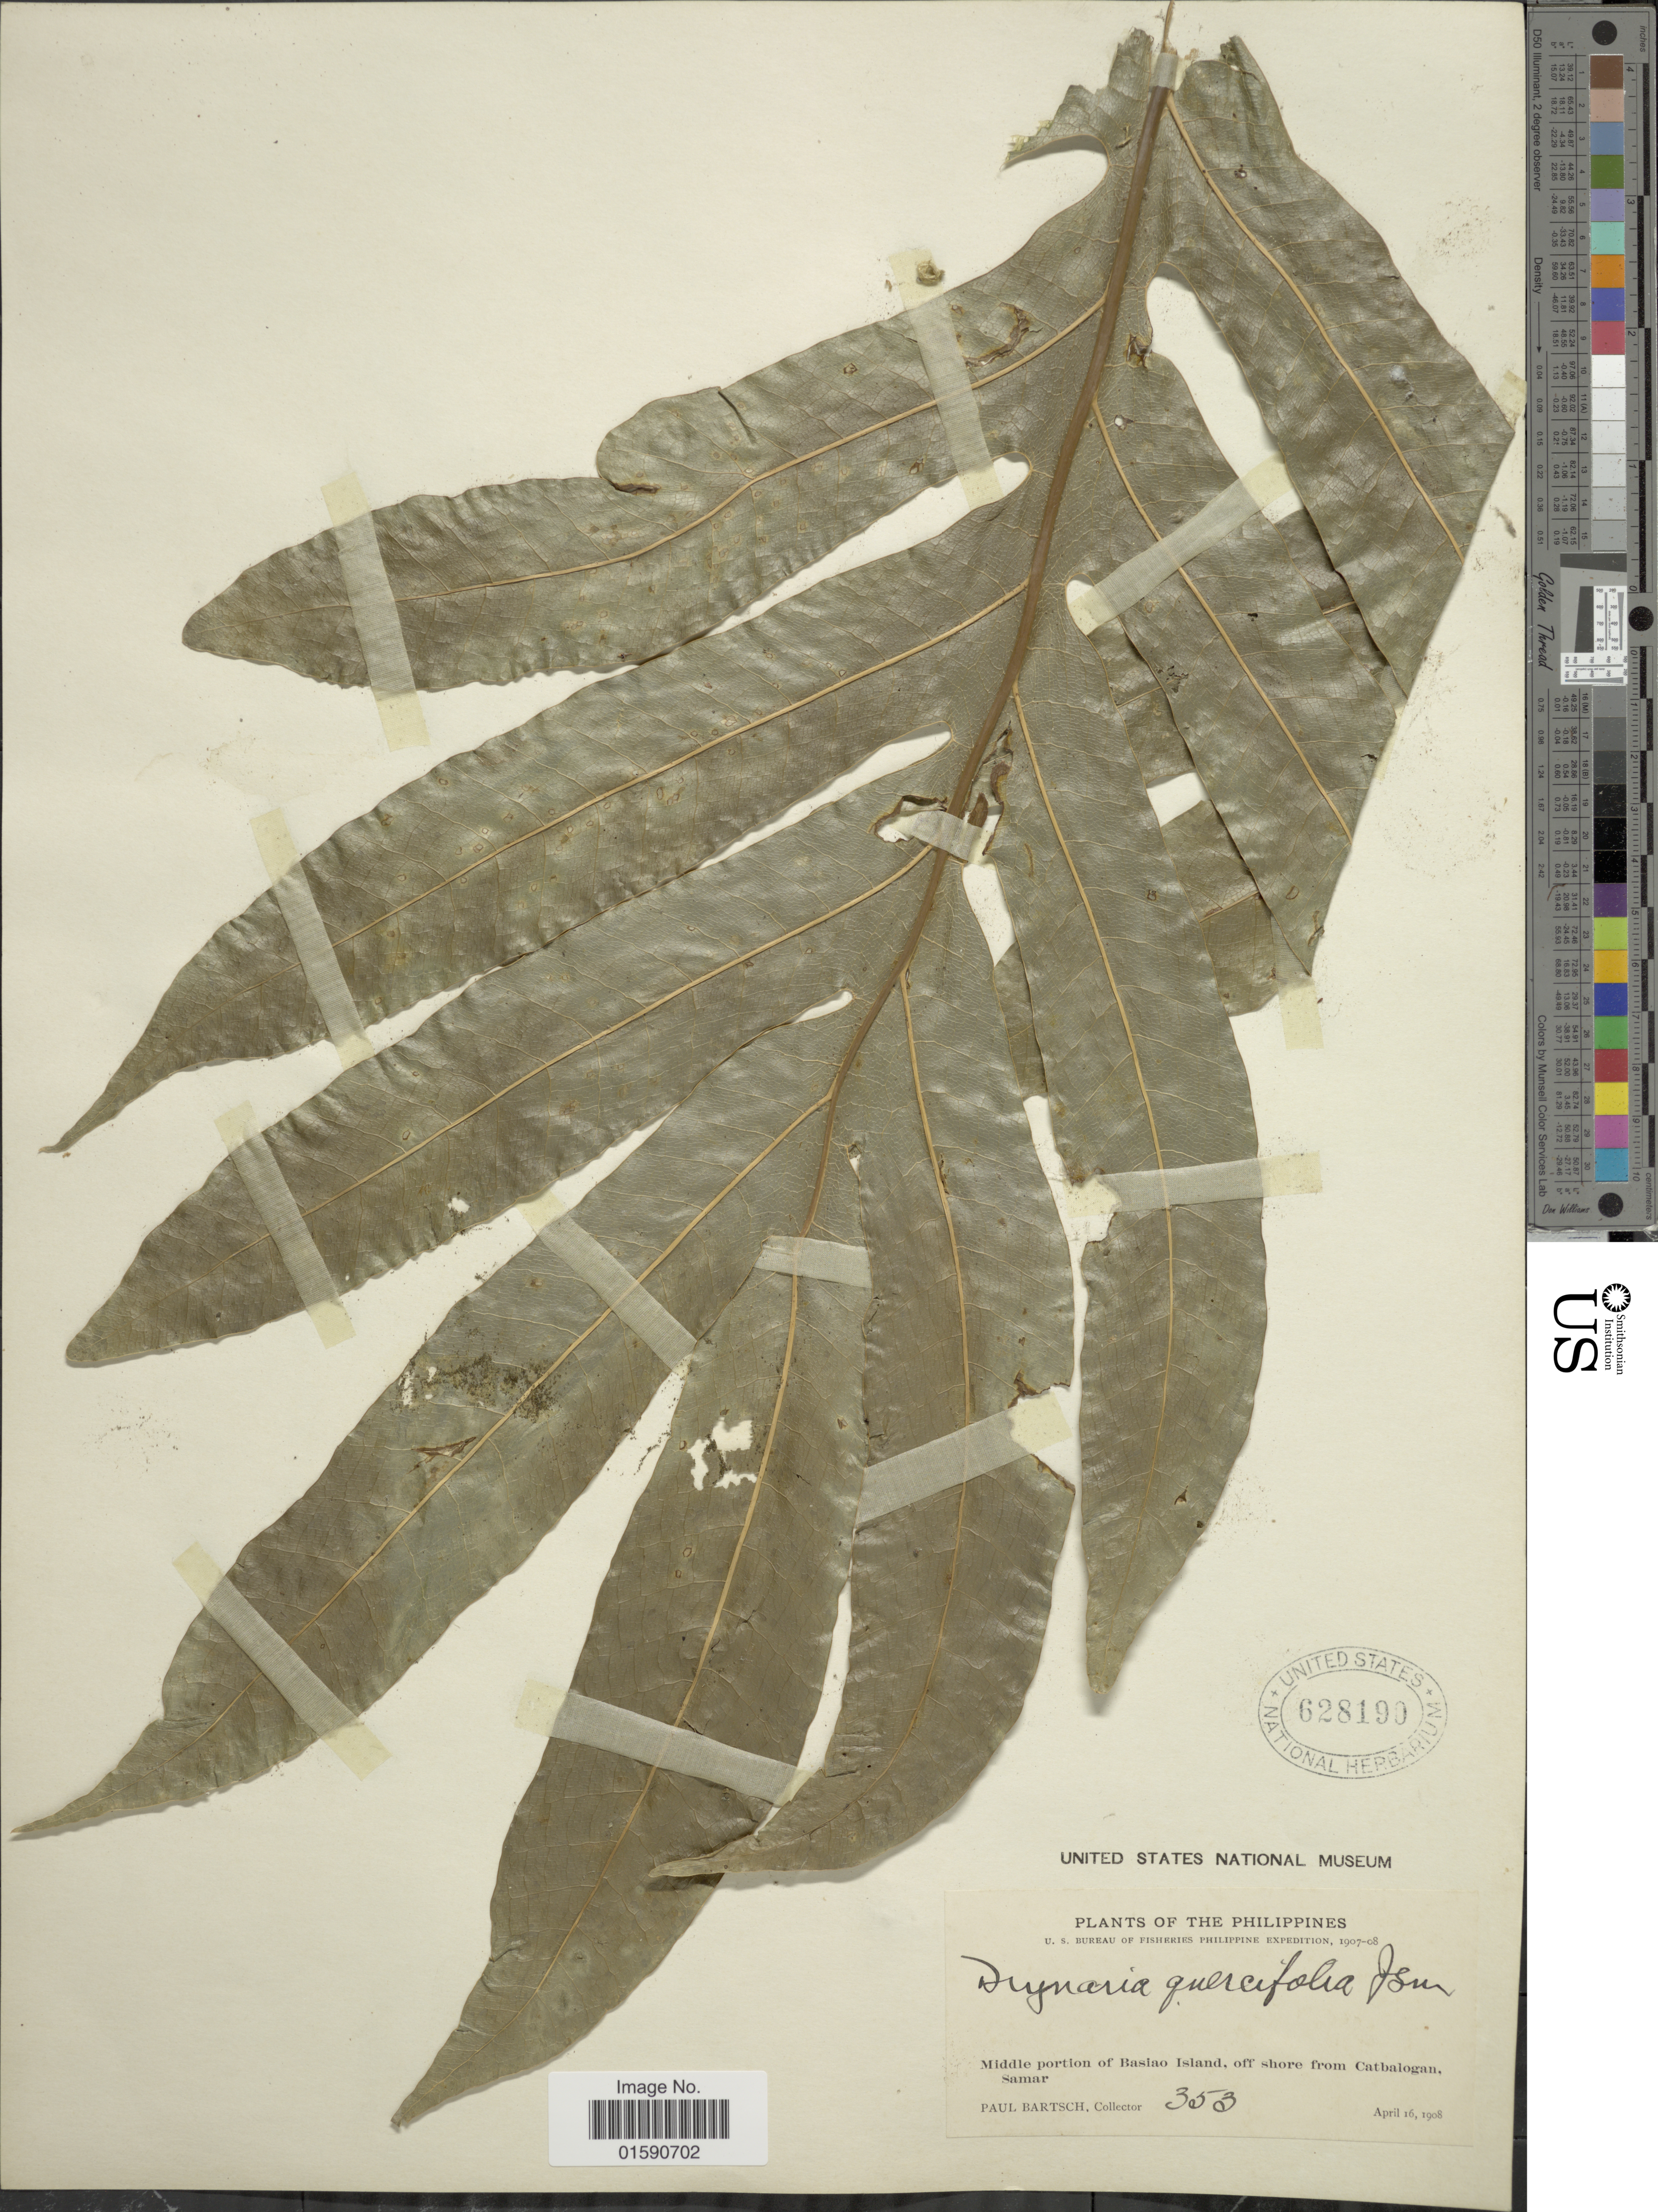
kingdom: Plantae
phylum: Tracheophyta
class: Polypodiopsida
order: Polypodiales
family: Polypodiaceae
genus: Drynaria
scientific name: Drynaria quercifolia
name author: (L.) J. Sm.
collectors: P. Bartsch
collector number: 353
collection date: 1908-04-16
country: Philippines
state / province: Eastern Visayas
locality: Middle portion of Basiao Island, off shore from Catbalogan, Samar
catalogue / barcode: US 628190